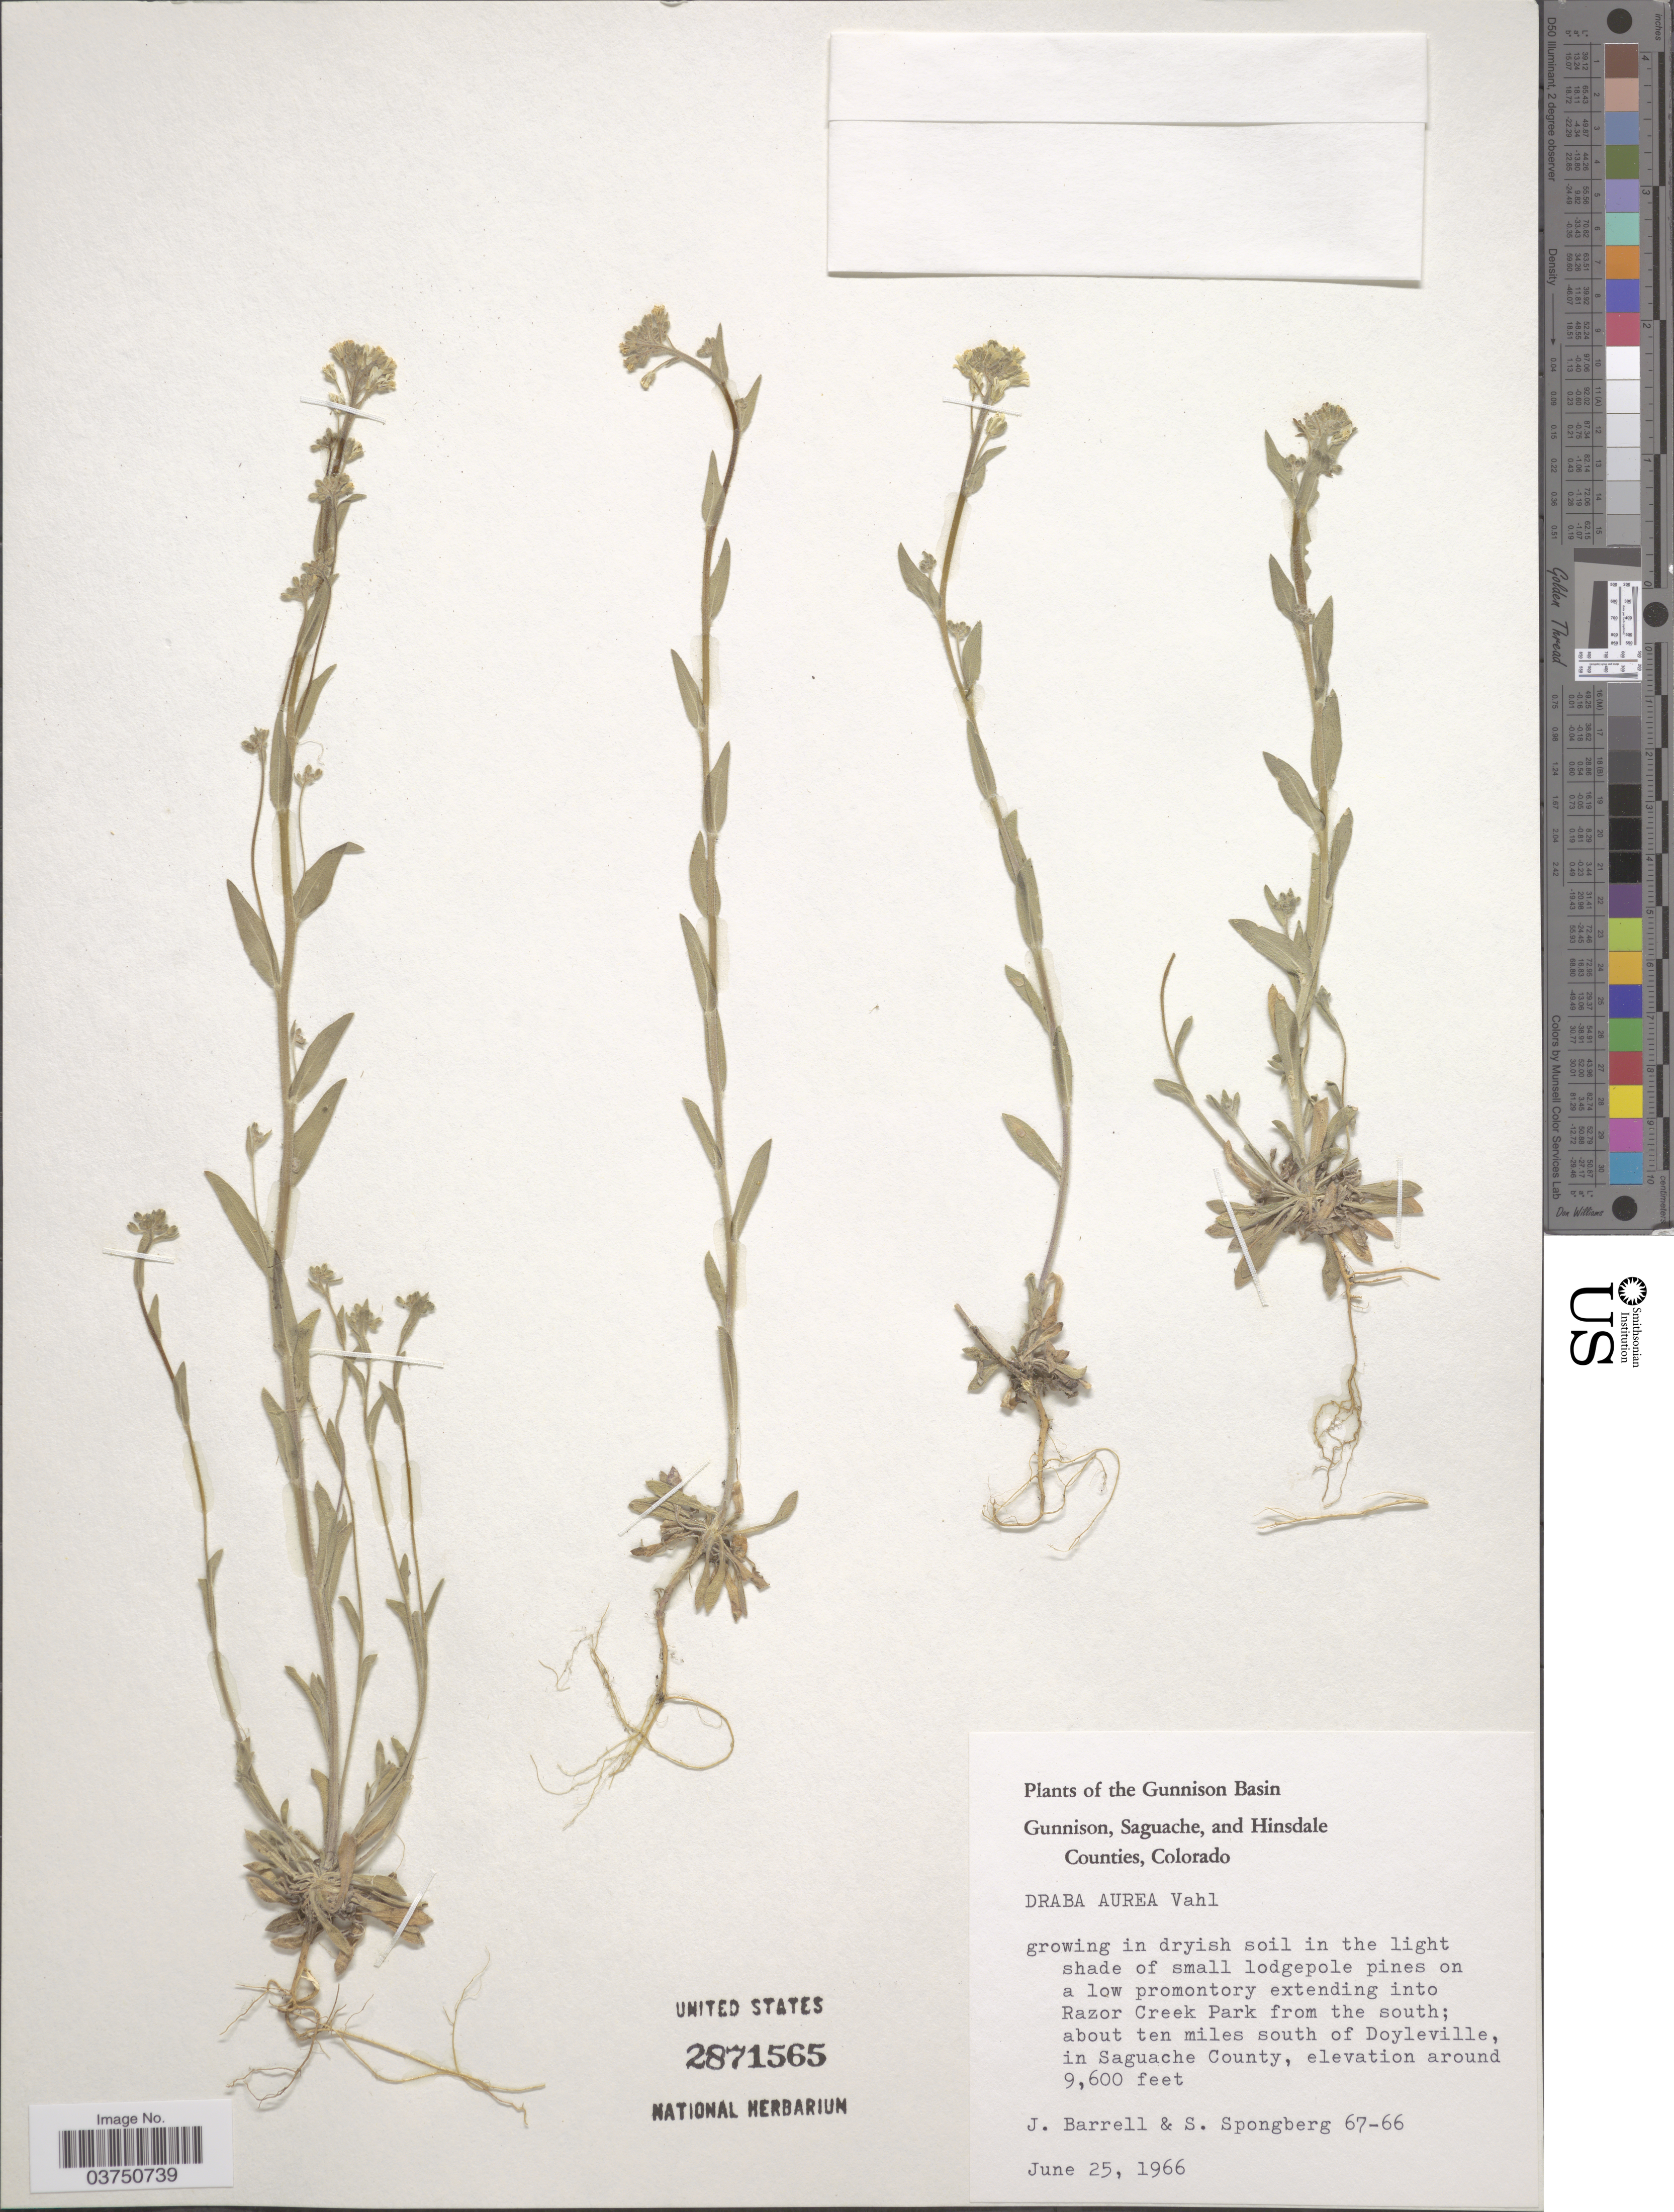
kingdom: Plantae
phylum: Tracheophyta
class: Magnoliopsida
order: Brassicales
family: Brassicaceae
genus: Draba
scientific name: Draba aurea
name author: Vahl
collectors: J. Barrell & S. A.Spongberg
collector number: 67-66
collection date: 1966-06-25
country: United States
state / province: Colorado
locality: Gunnison Basin. Gunnison, into Razor Creek Park from the south; about ten miles south of Doyleville, in Saguache County.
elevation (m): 2926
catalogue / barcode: US 2871565